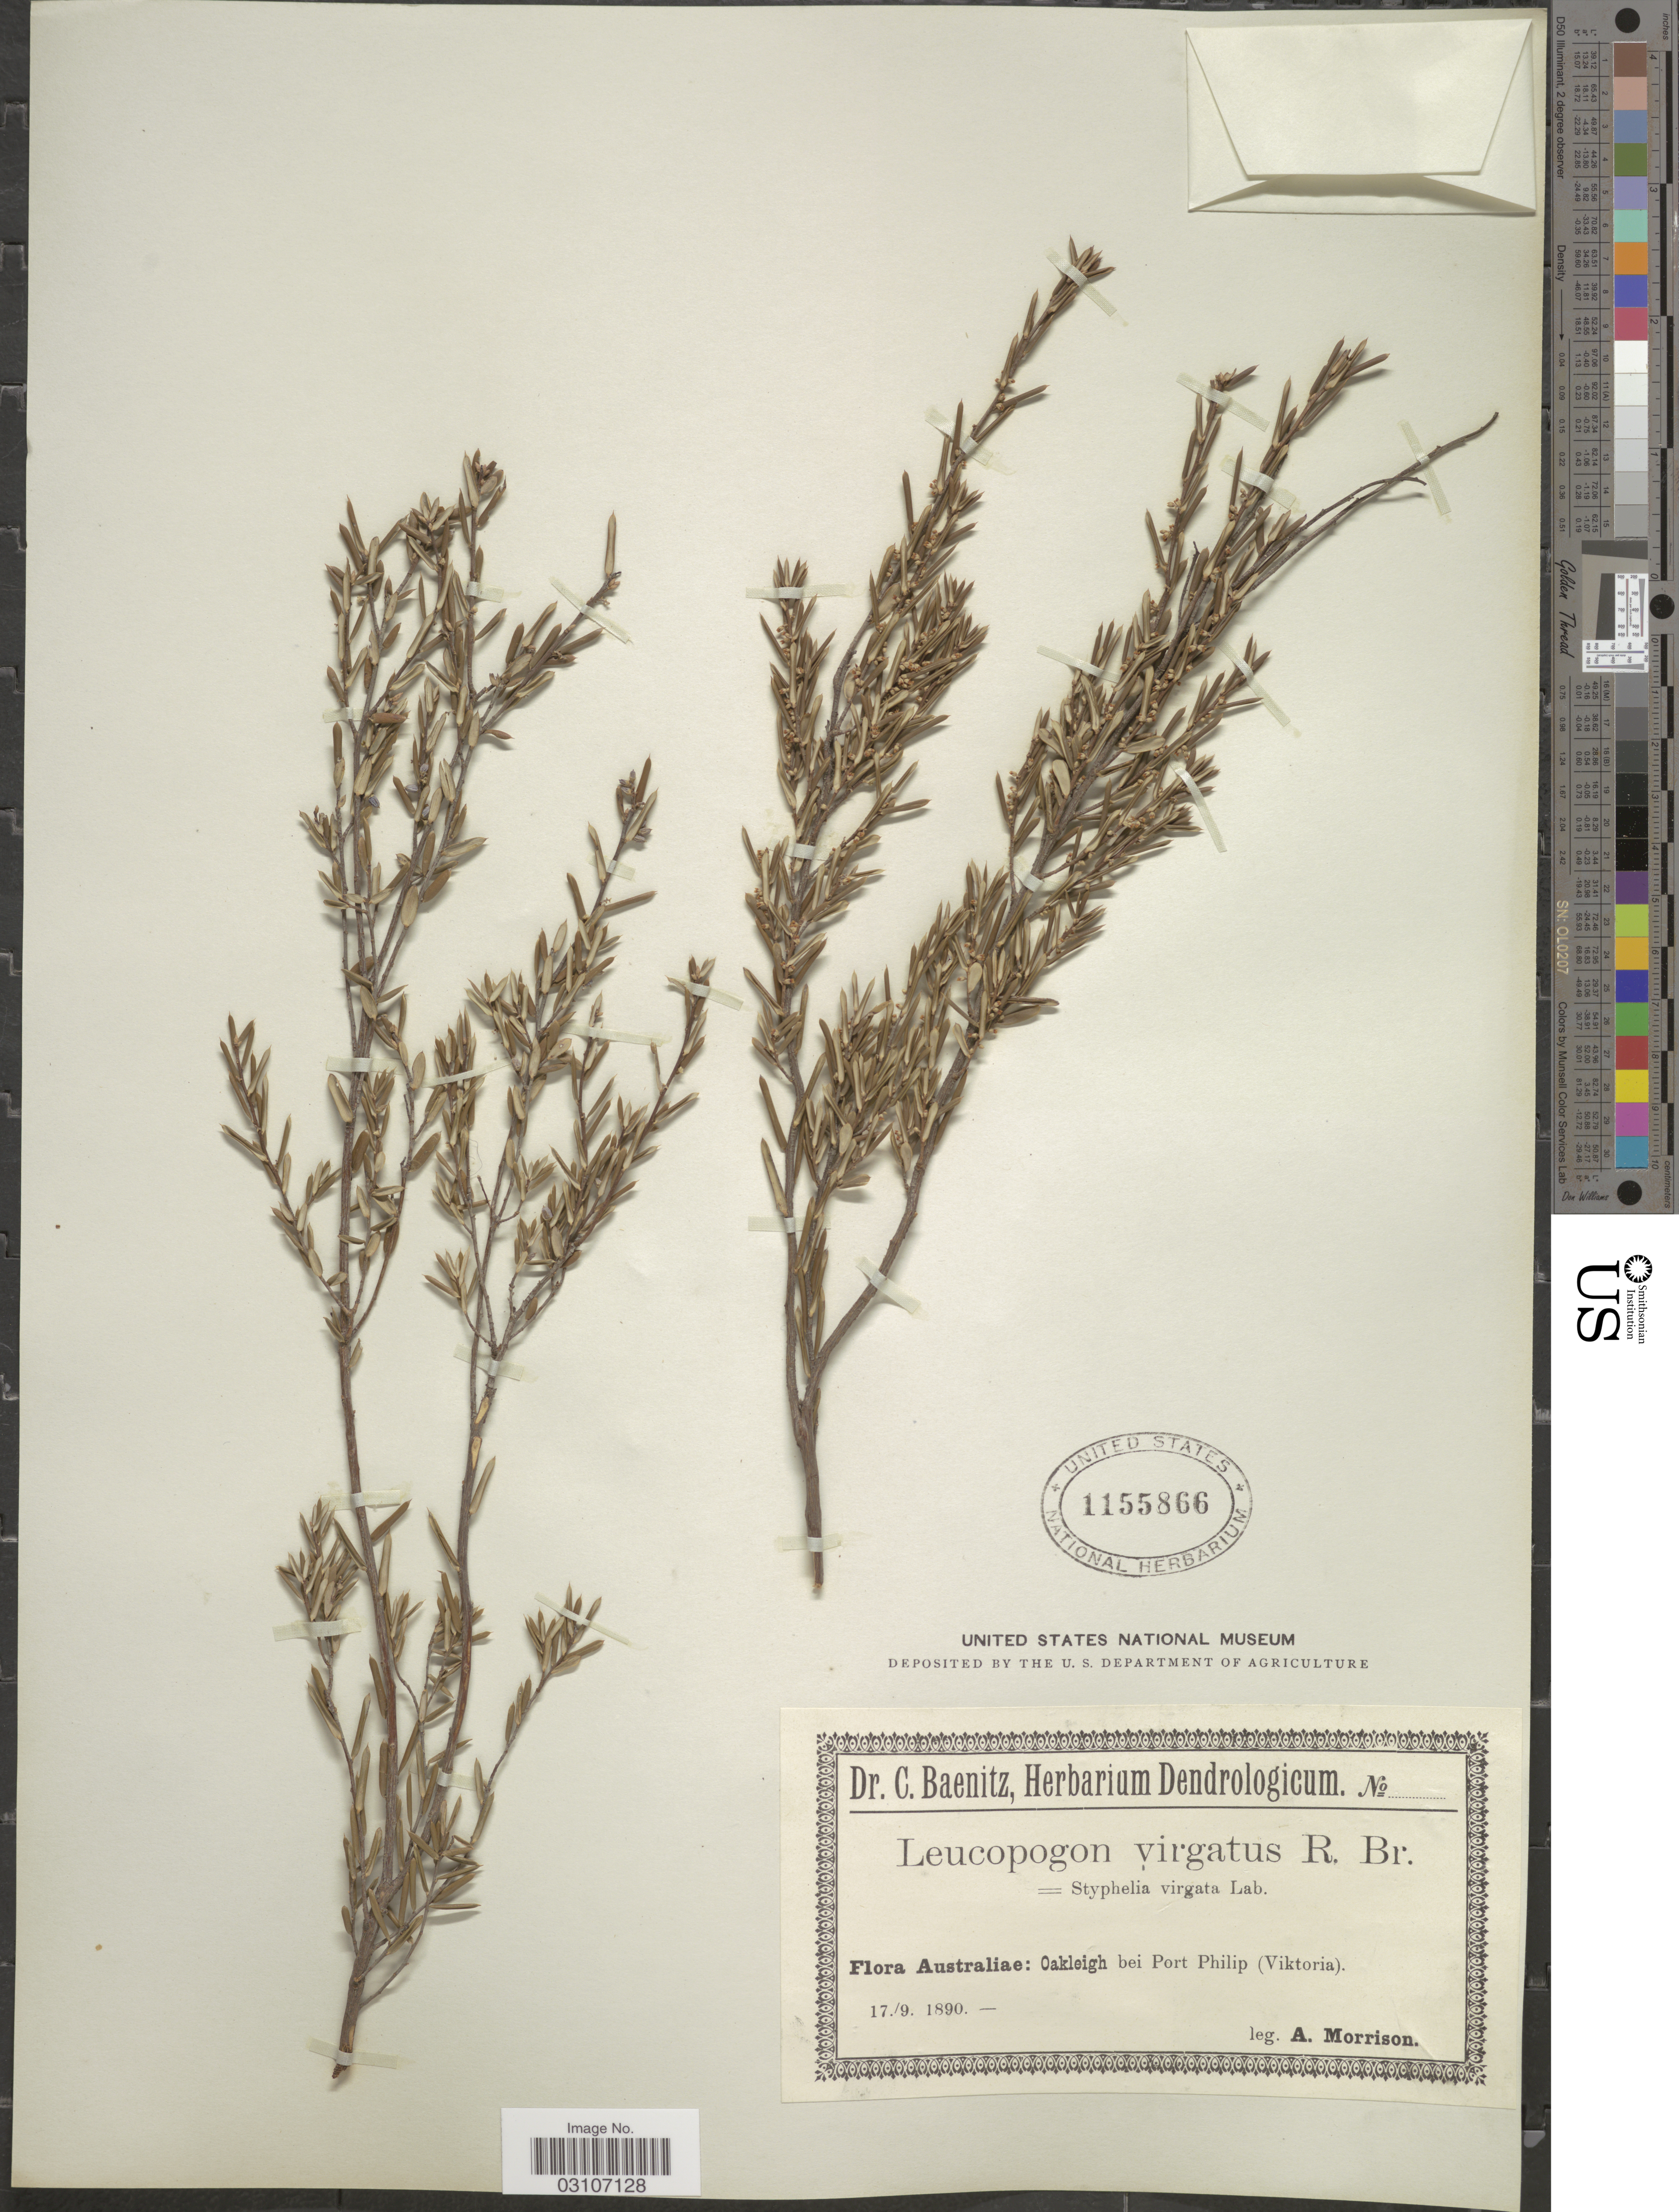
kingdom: Plantae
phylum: Tracheophyta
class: Magnoliopsida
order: Ericales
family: Ericaceae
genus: Leucopogon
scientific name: Leucopogon virgatus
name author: R. Br.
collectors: A. Morrison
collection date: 1890-09-17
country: Australia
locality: Australiae: Oakleigh bei Port Philip (Viktoria).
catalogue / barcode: US 1155866